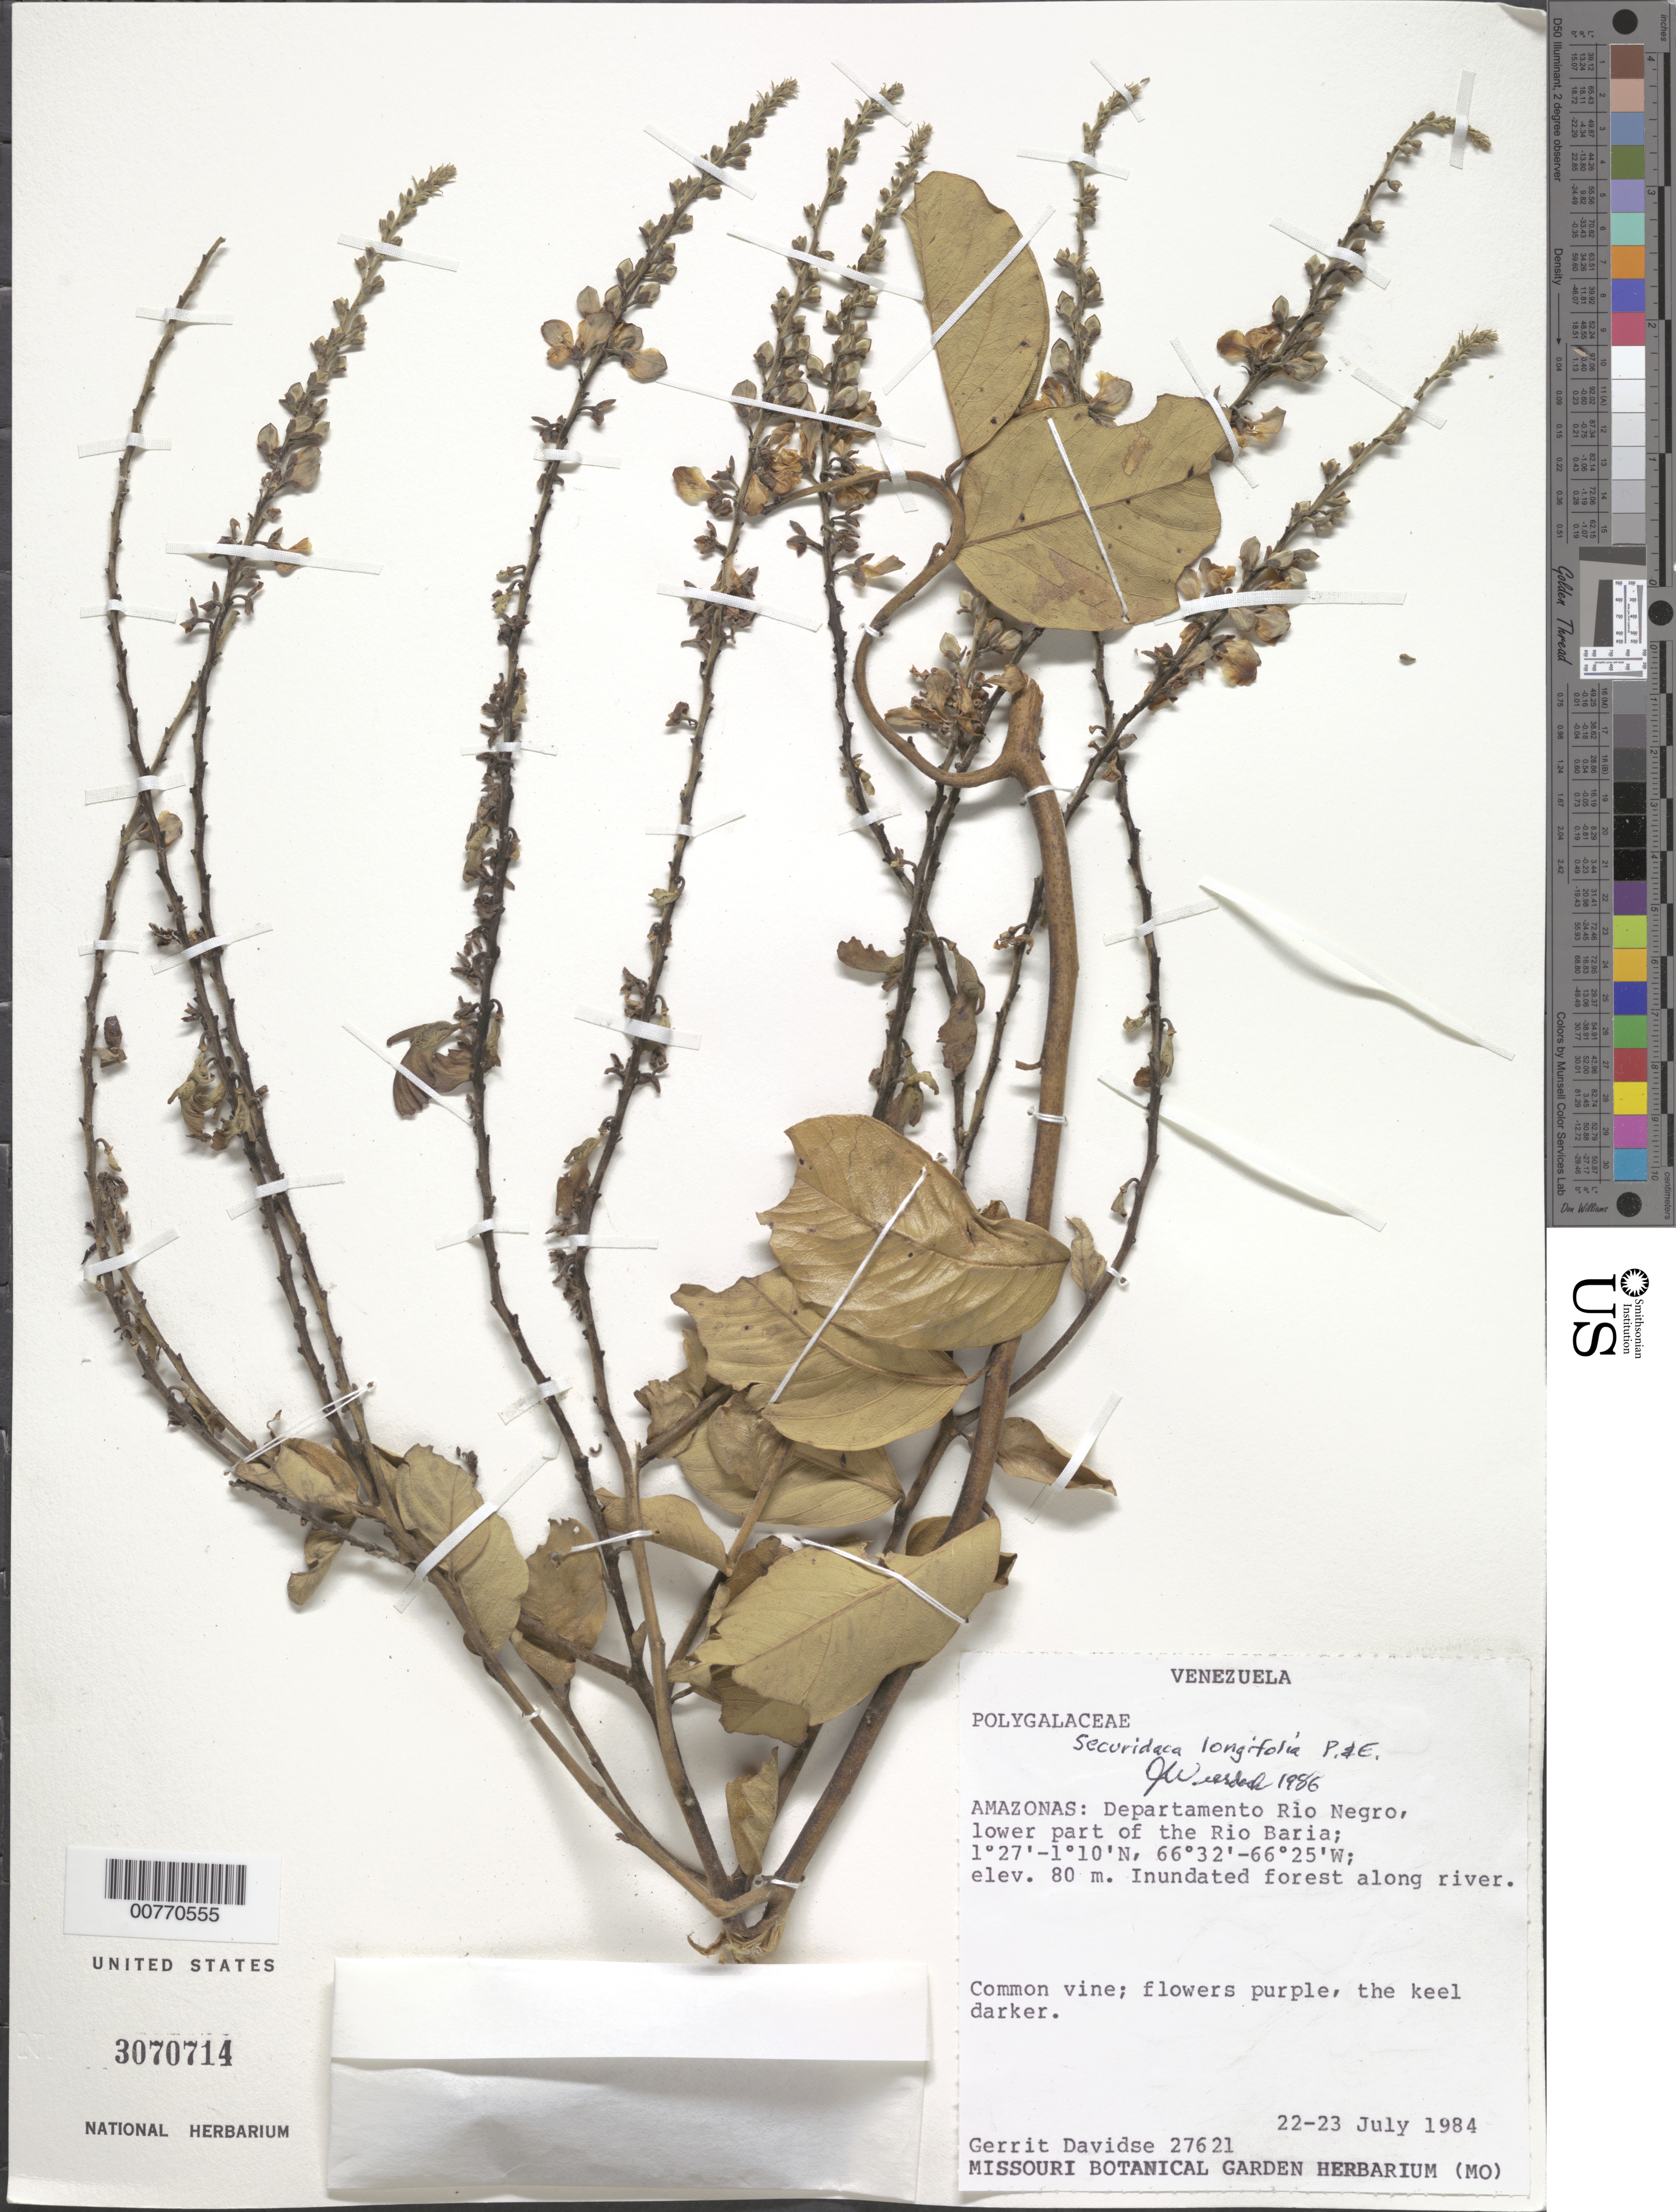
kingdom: Plantae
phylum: Tracheophyta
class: Magnoliopsida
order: Fabales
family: Polygalaceae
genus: Securidaca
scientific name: Securidaca longifolia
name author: Poepp. & Endl.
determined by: Wurdack, John J., (US), US (UNITED STATES)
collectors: G. Davidse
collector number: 27621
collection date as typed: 22-Jul-84 to 23-Jul-84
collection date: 1984-07-22/1984-07-23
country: Venezuela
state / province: Amazonas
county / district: Río Negro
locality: Río Baria, lower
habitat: Inundated forest along river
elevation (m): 80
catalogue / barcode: US 3070714